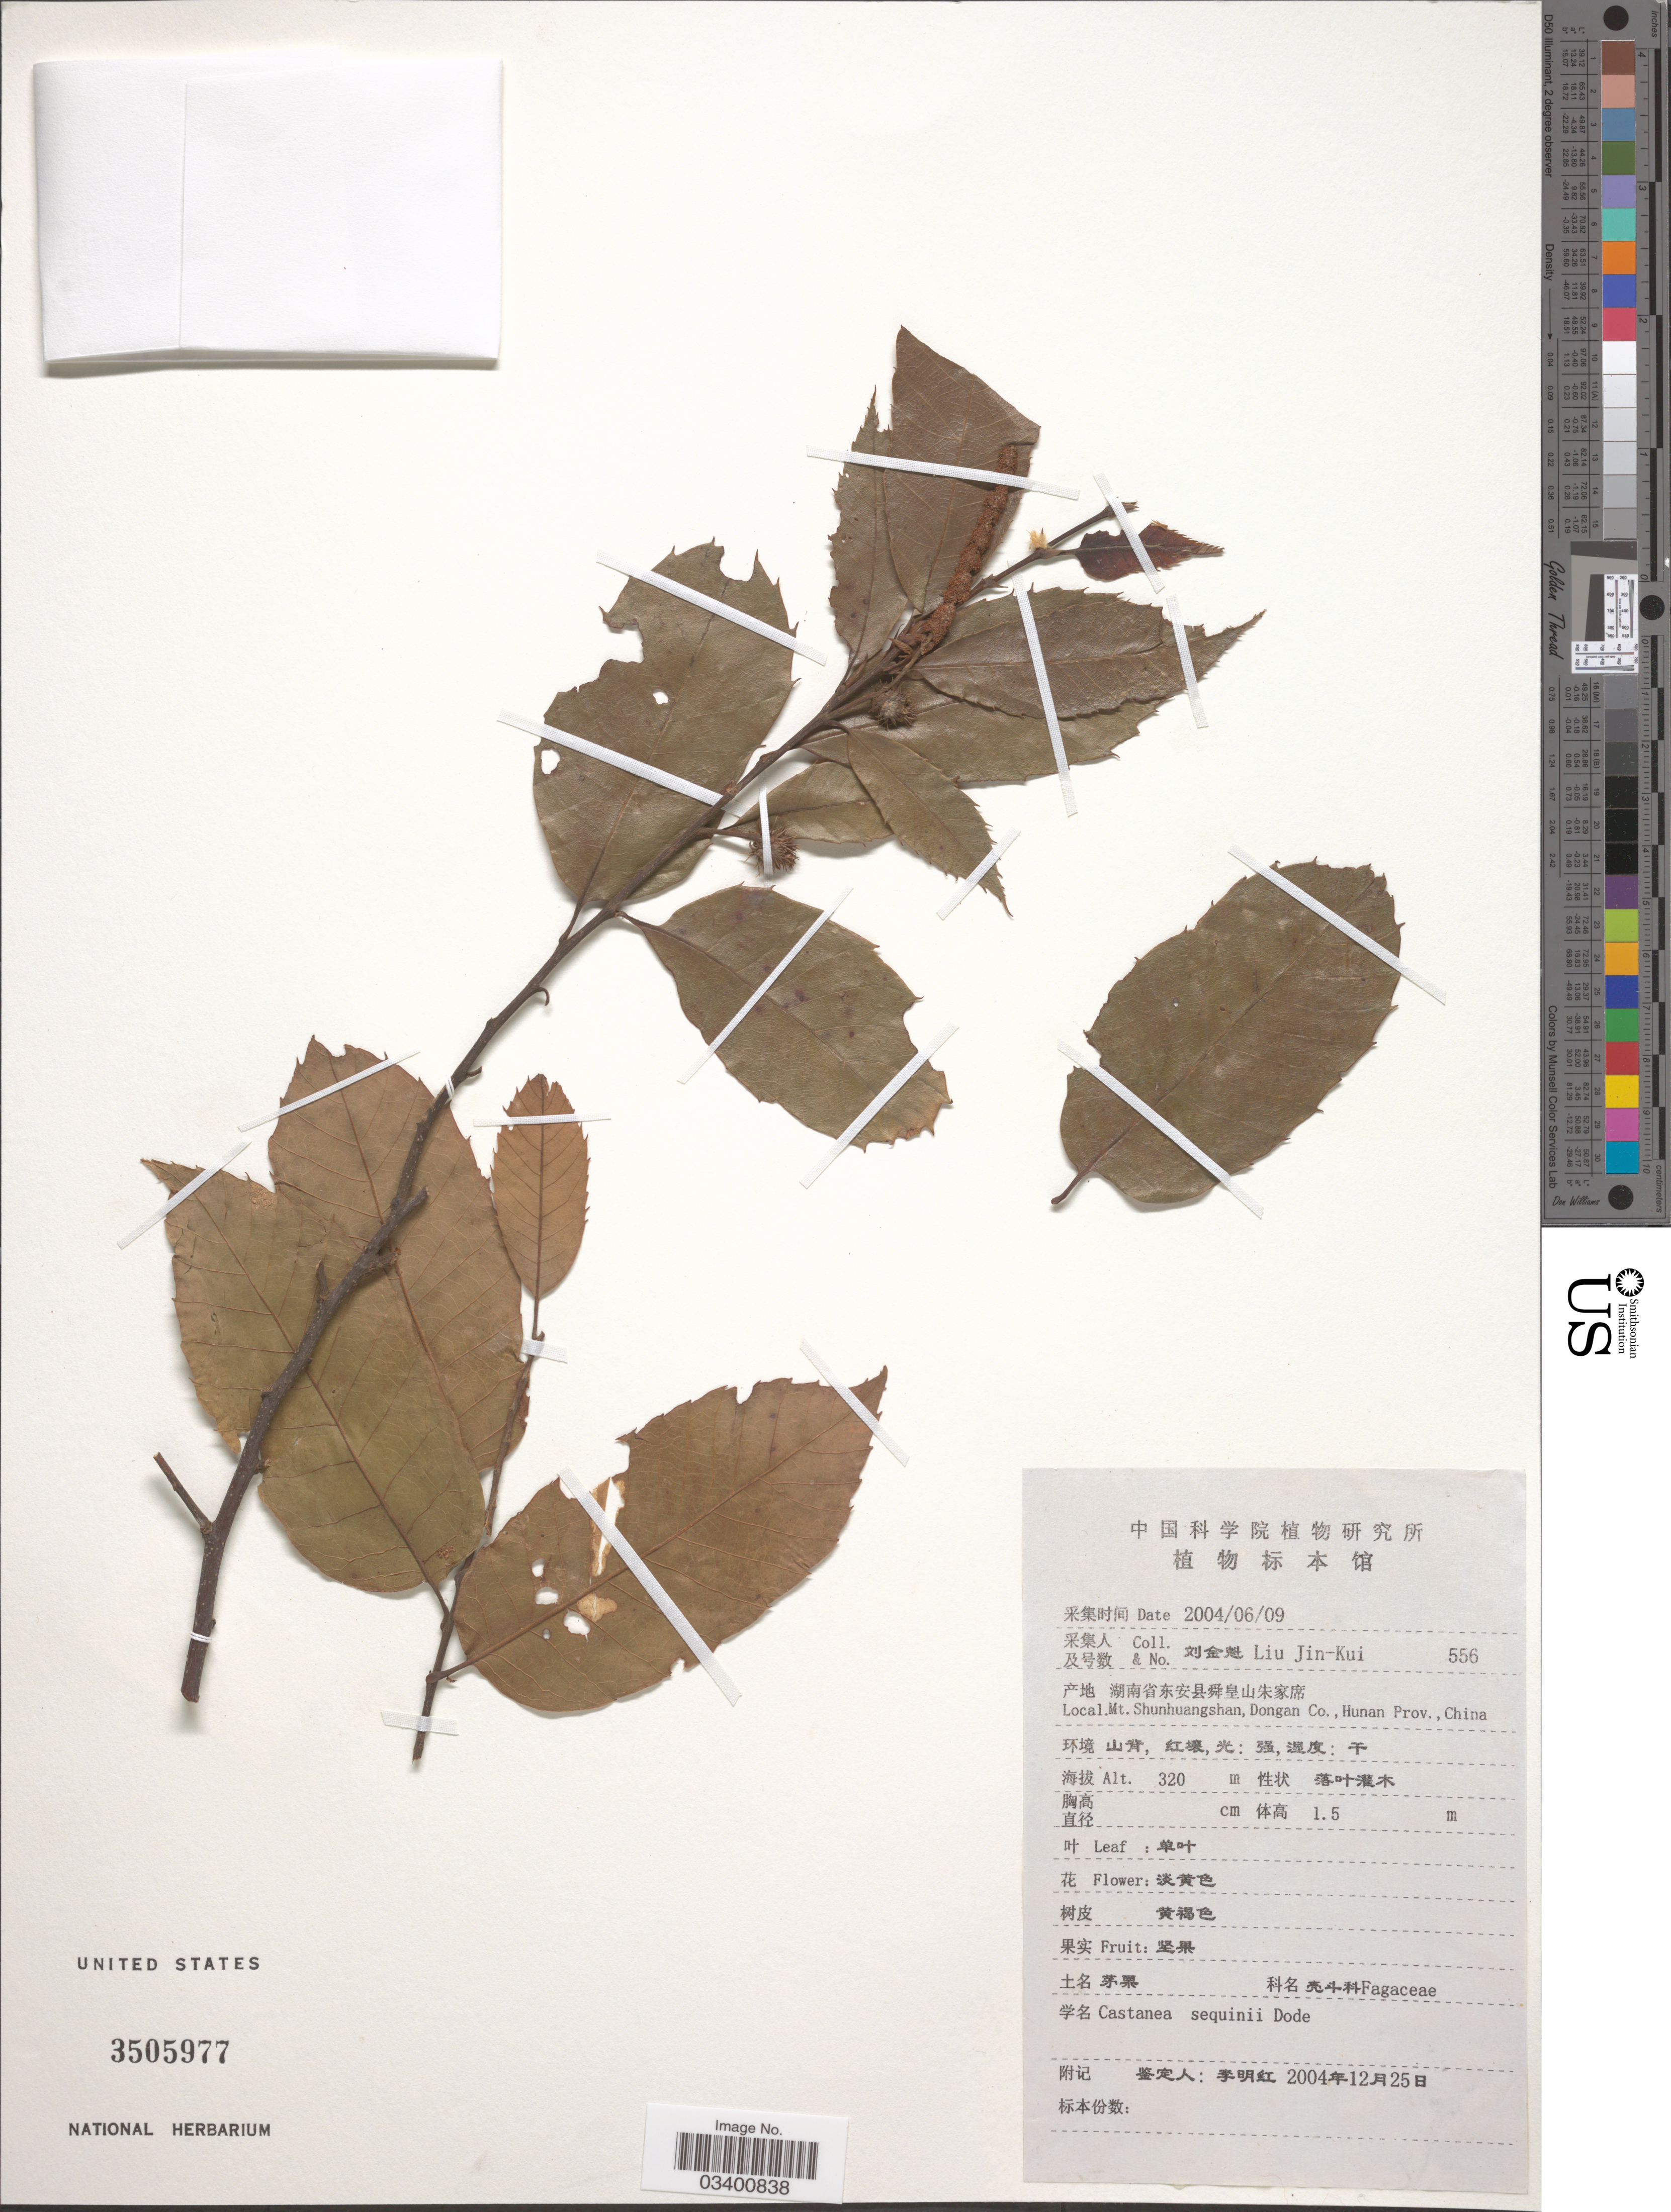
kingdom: Plantae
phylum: Tracheophyta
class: Magnoliopsida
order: Fagales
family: Fagaceae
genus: Castanea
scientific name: Castanea seguinii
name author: Dode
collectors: Liu Jin-Kui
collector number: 556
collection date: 2004-06-09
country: China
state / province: Hunan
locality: Mt. Shunhuangshan, Dongan Co.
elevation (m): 320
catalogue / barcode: US 3505977